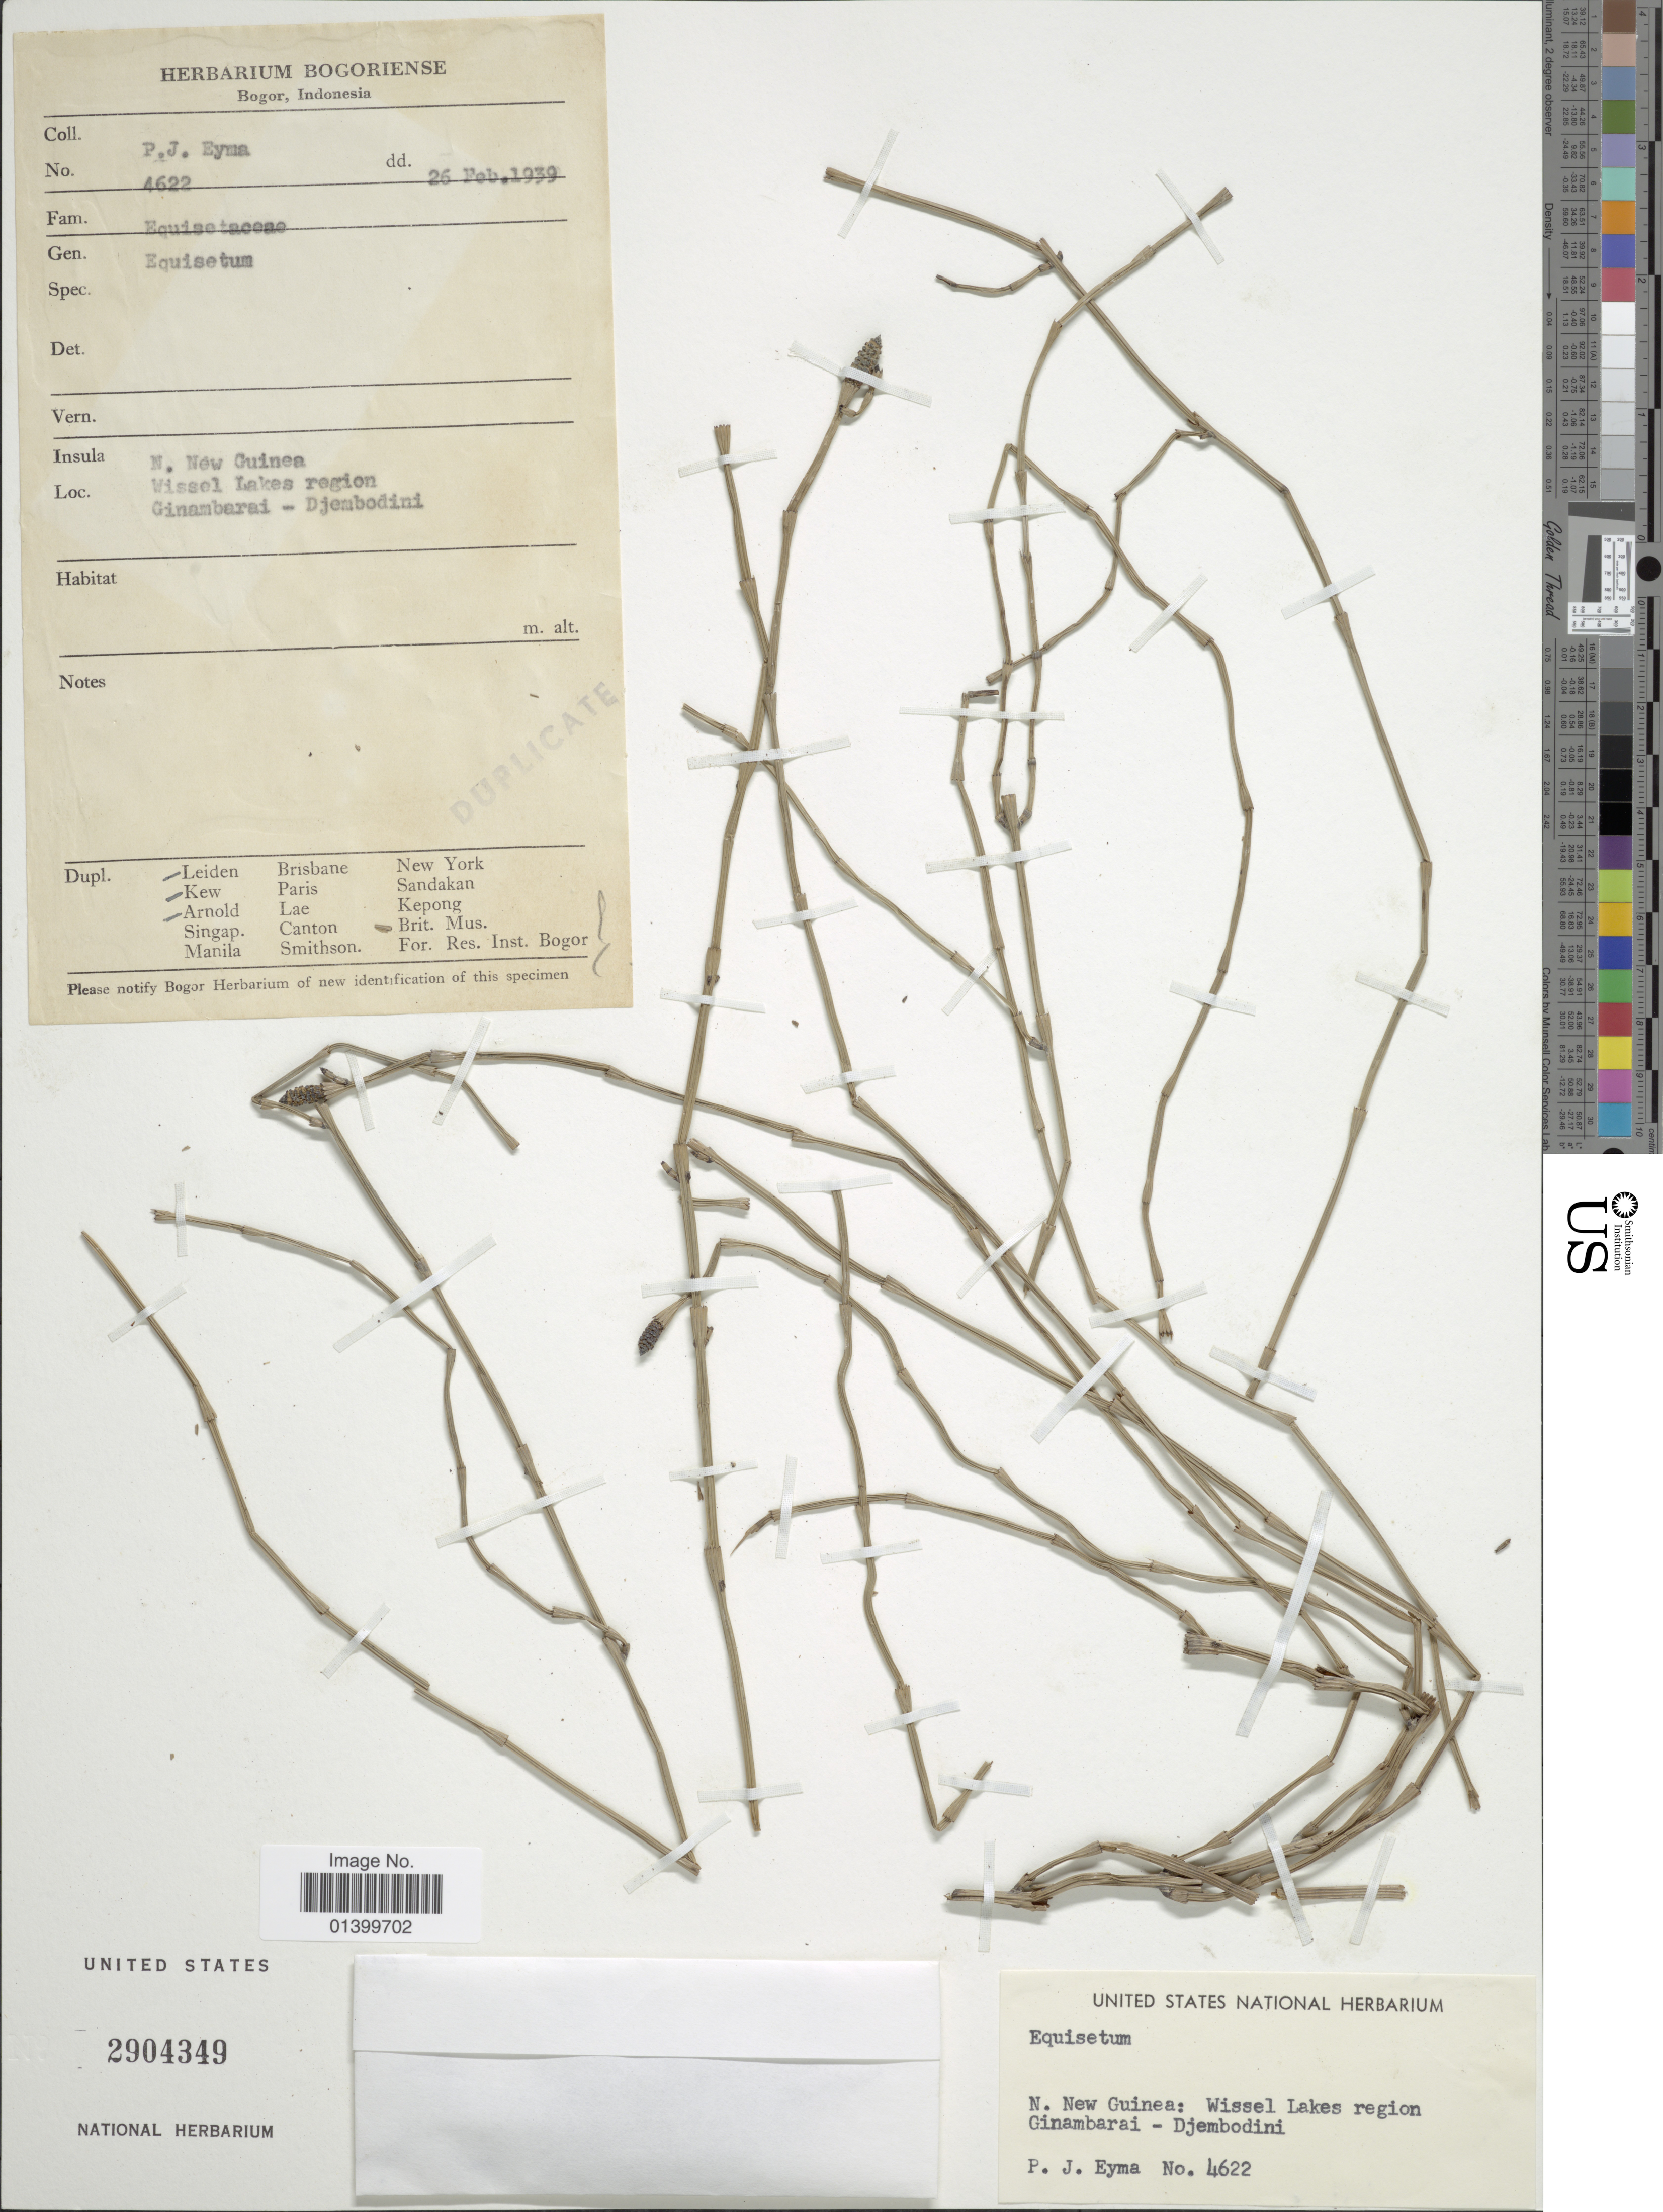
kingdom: Plantae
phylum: Tracheophyta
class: Polypodiopsida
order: Equisetales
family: Equisetaceae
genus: Equisetum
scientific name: Equisetum ramosissimum subsp. debile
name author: (Roxb. ex Vaucher) Hauke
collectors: P. J. Eyma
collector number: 4622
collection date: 1939-02-26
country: Indonesia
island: New Guinea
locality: N. New Guinea. Wissel Lakes region. Ginambarai-Djembodini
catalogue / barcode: US 2904349